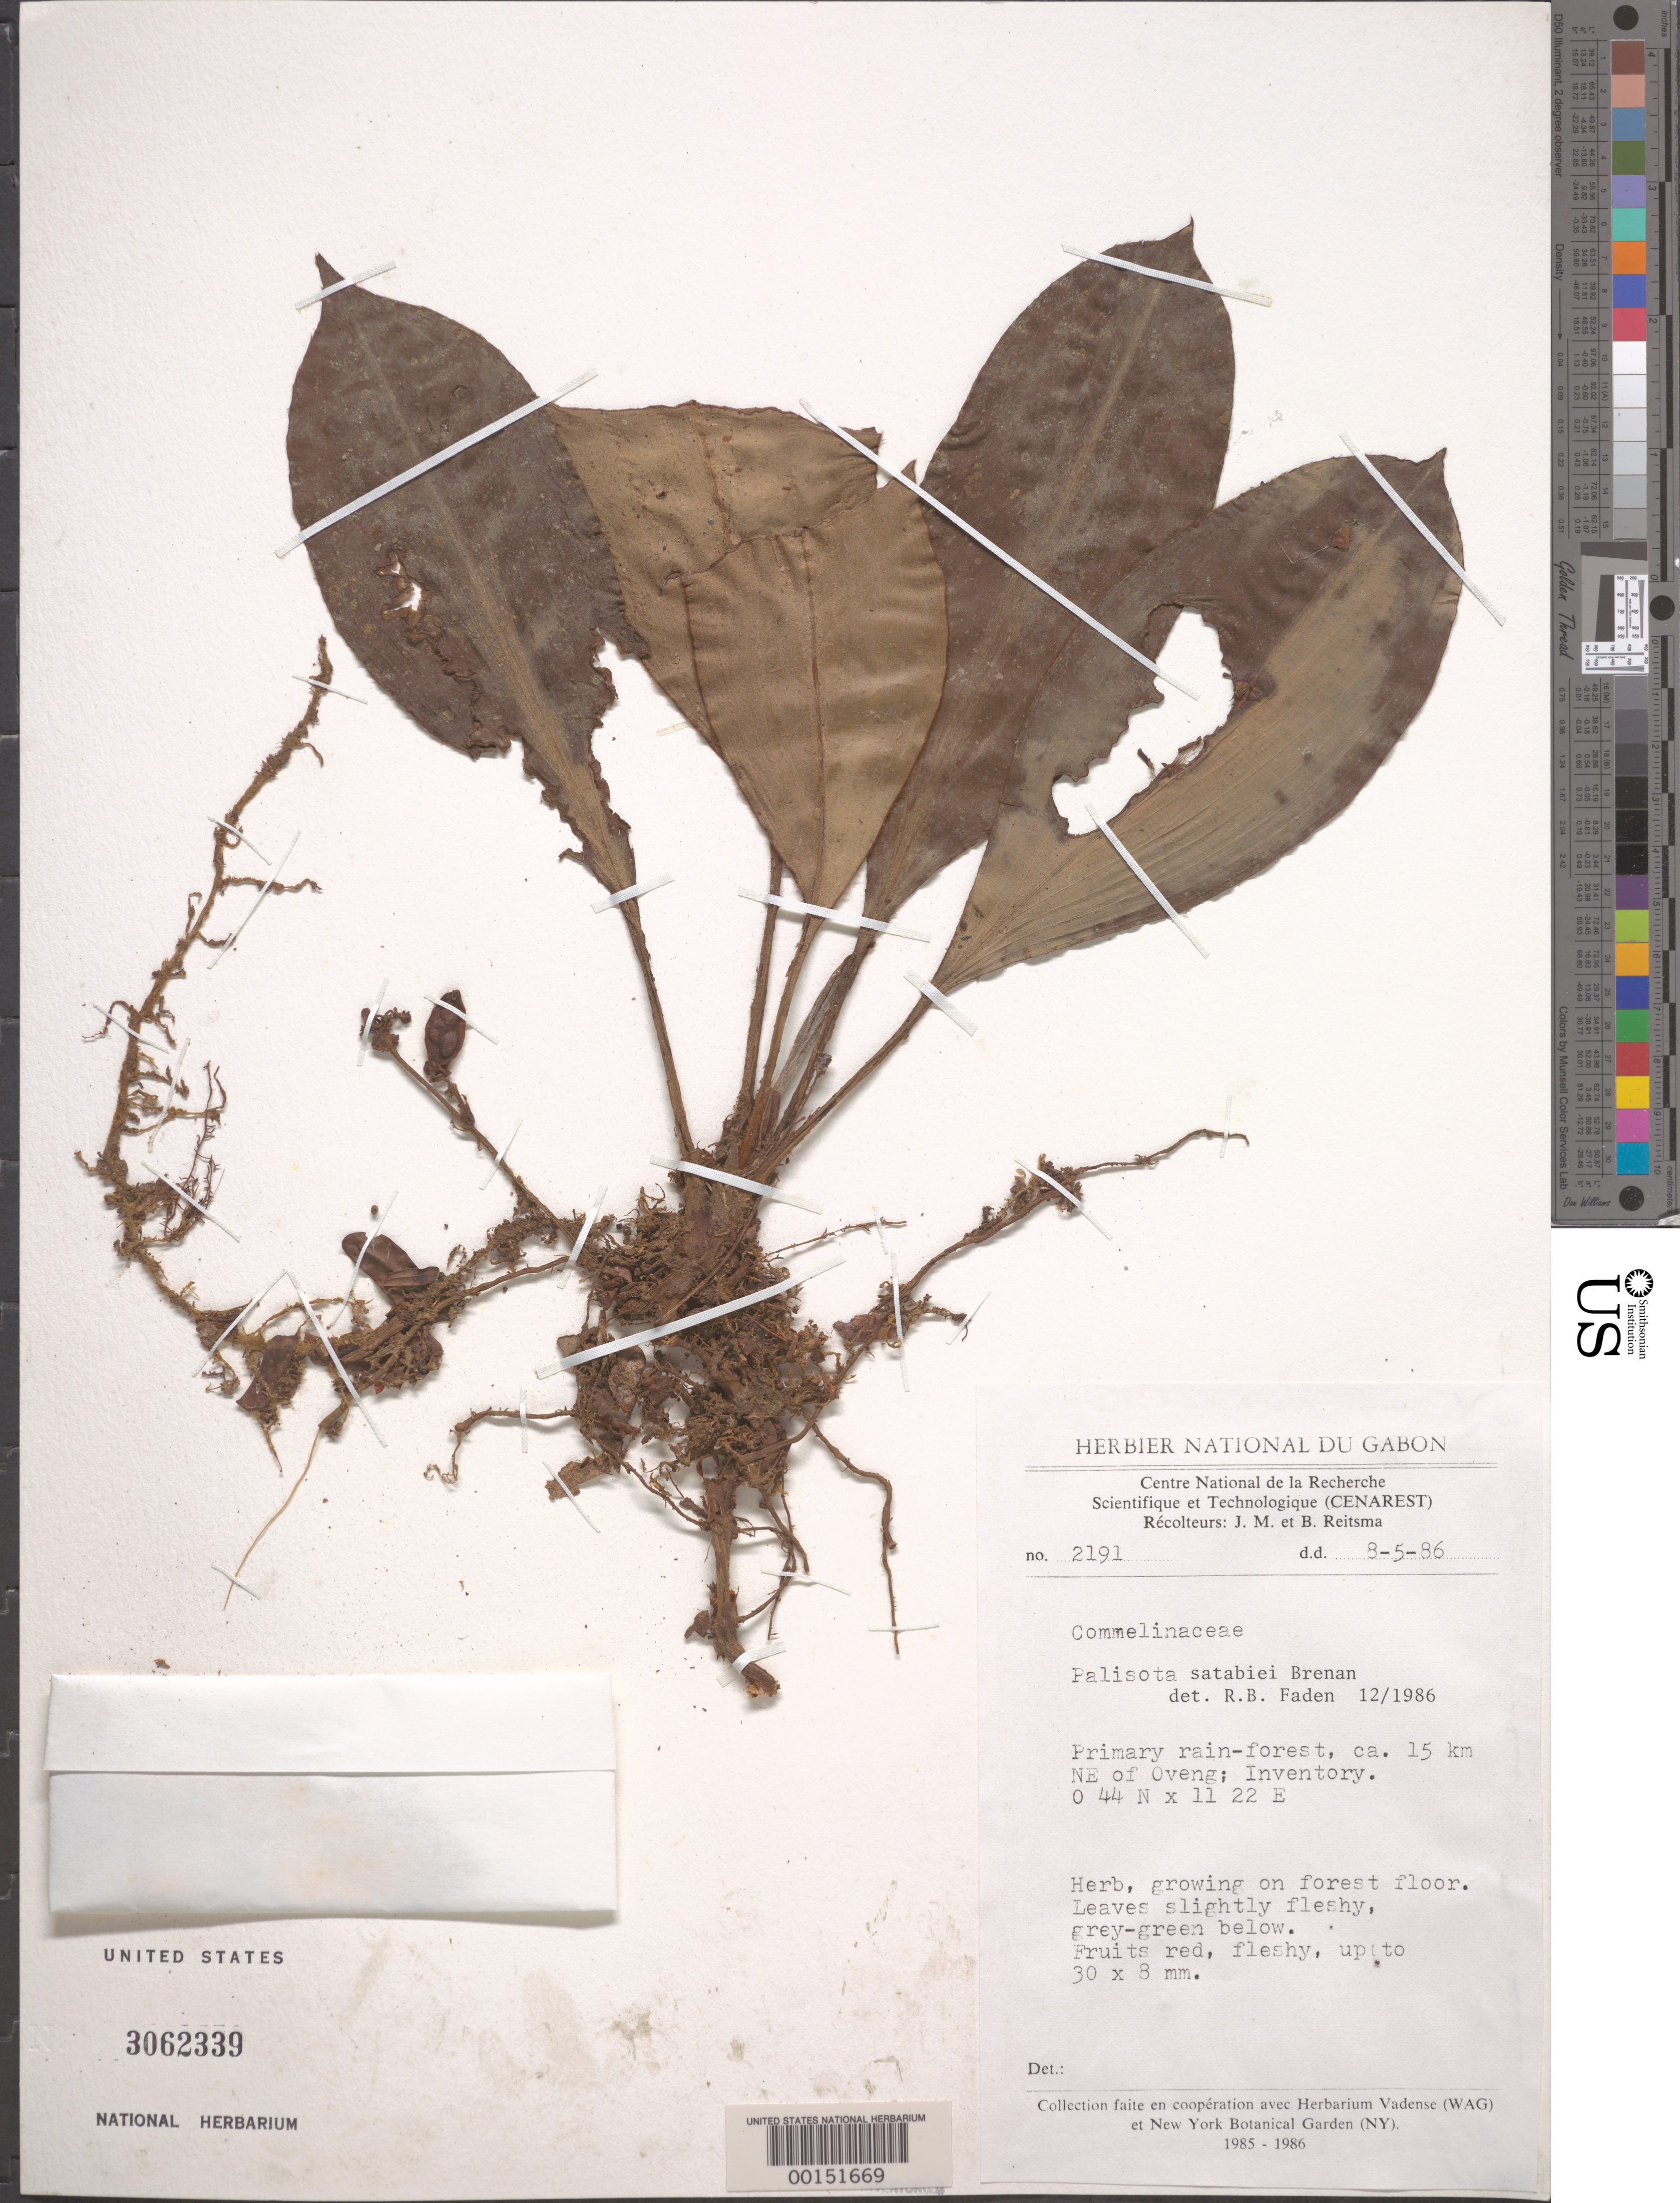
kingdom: Plantae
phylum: Tracheophyta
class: Liliopsida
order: Commelinales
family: Commelinaceae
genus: Palisota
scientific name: Palisota satabiei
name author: Brenan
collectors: J. Reitsma & B. Reitsma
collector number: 2191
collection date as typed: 05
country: Gabon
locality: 15 km NE of Oveng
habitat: Forest floor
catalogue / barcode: US 3062339